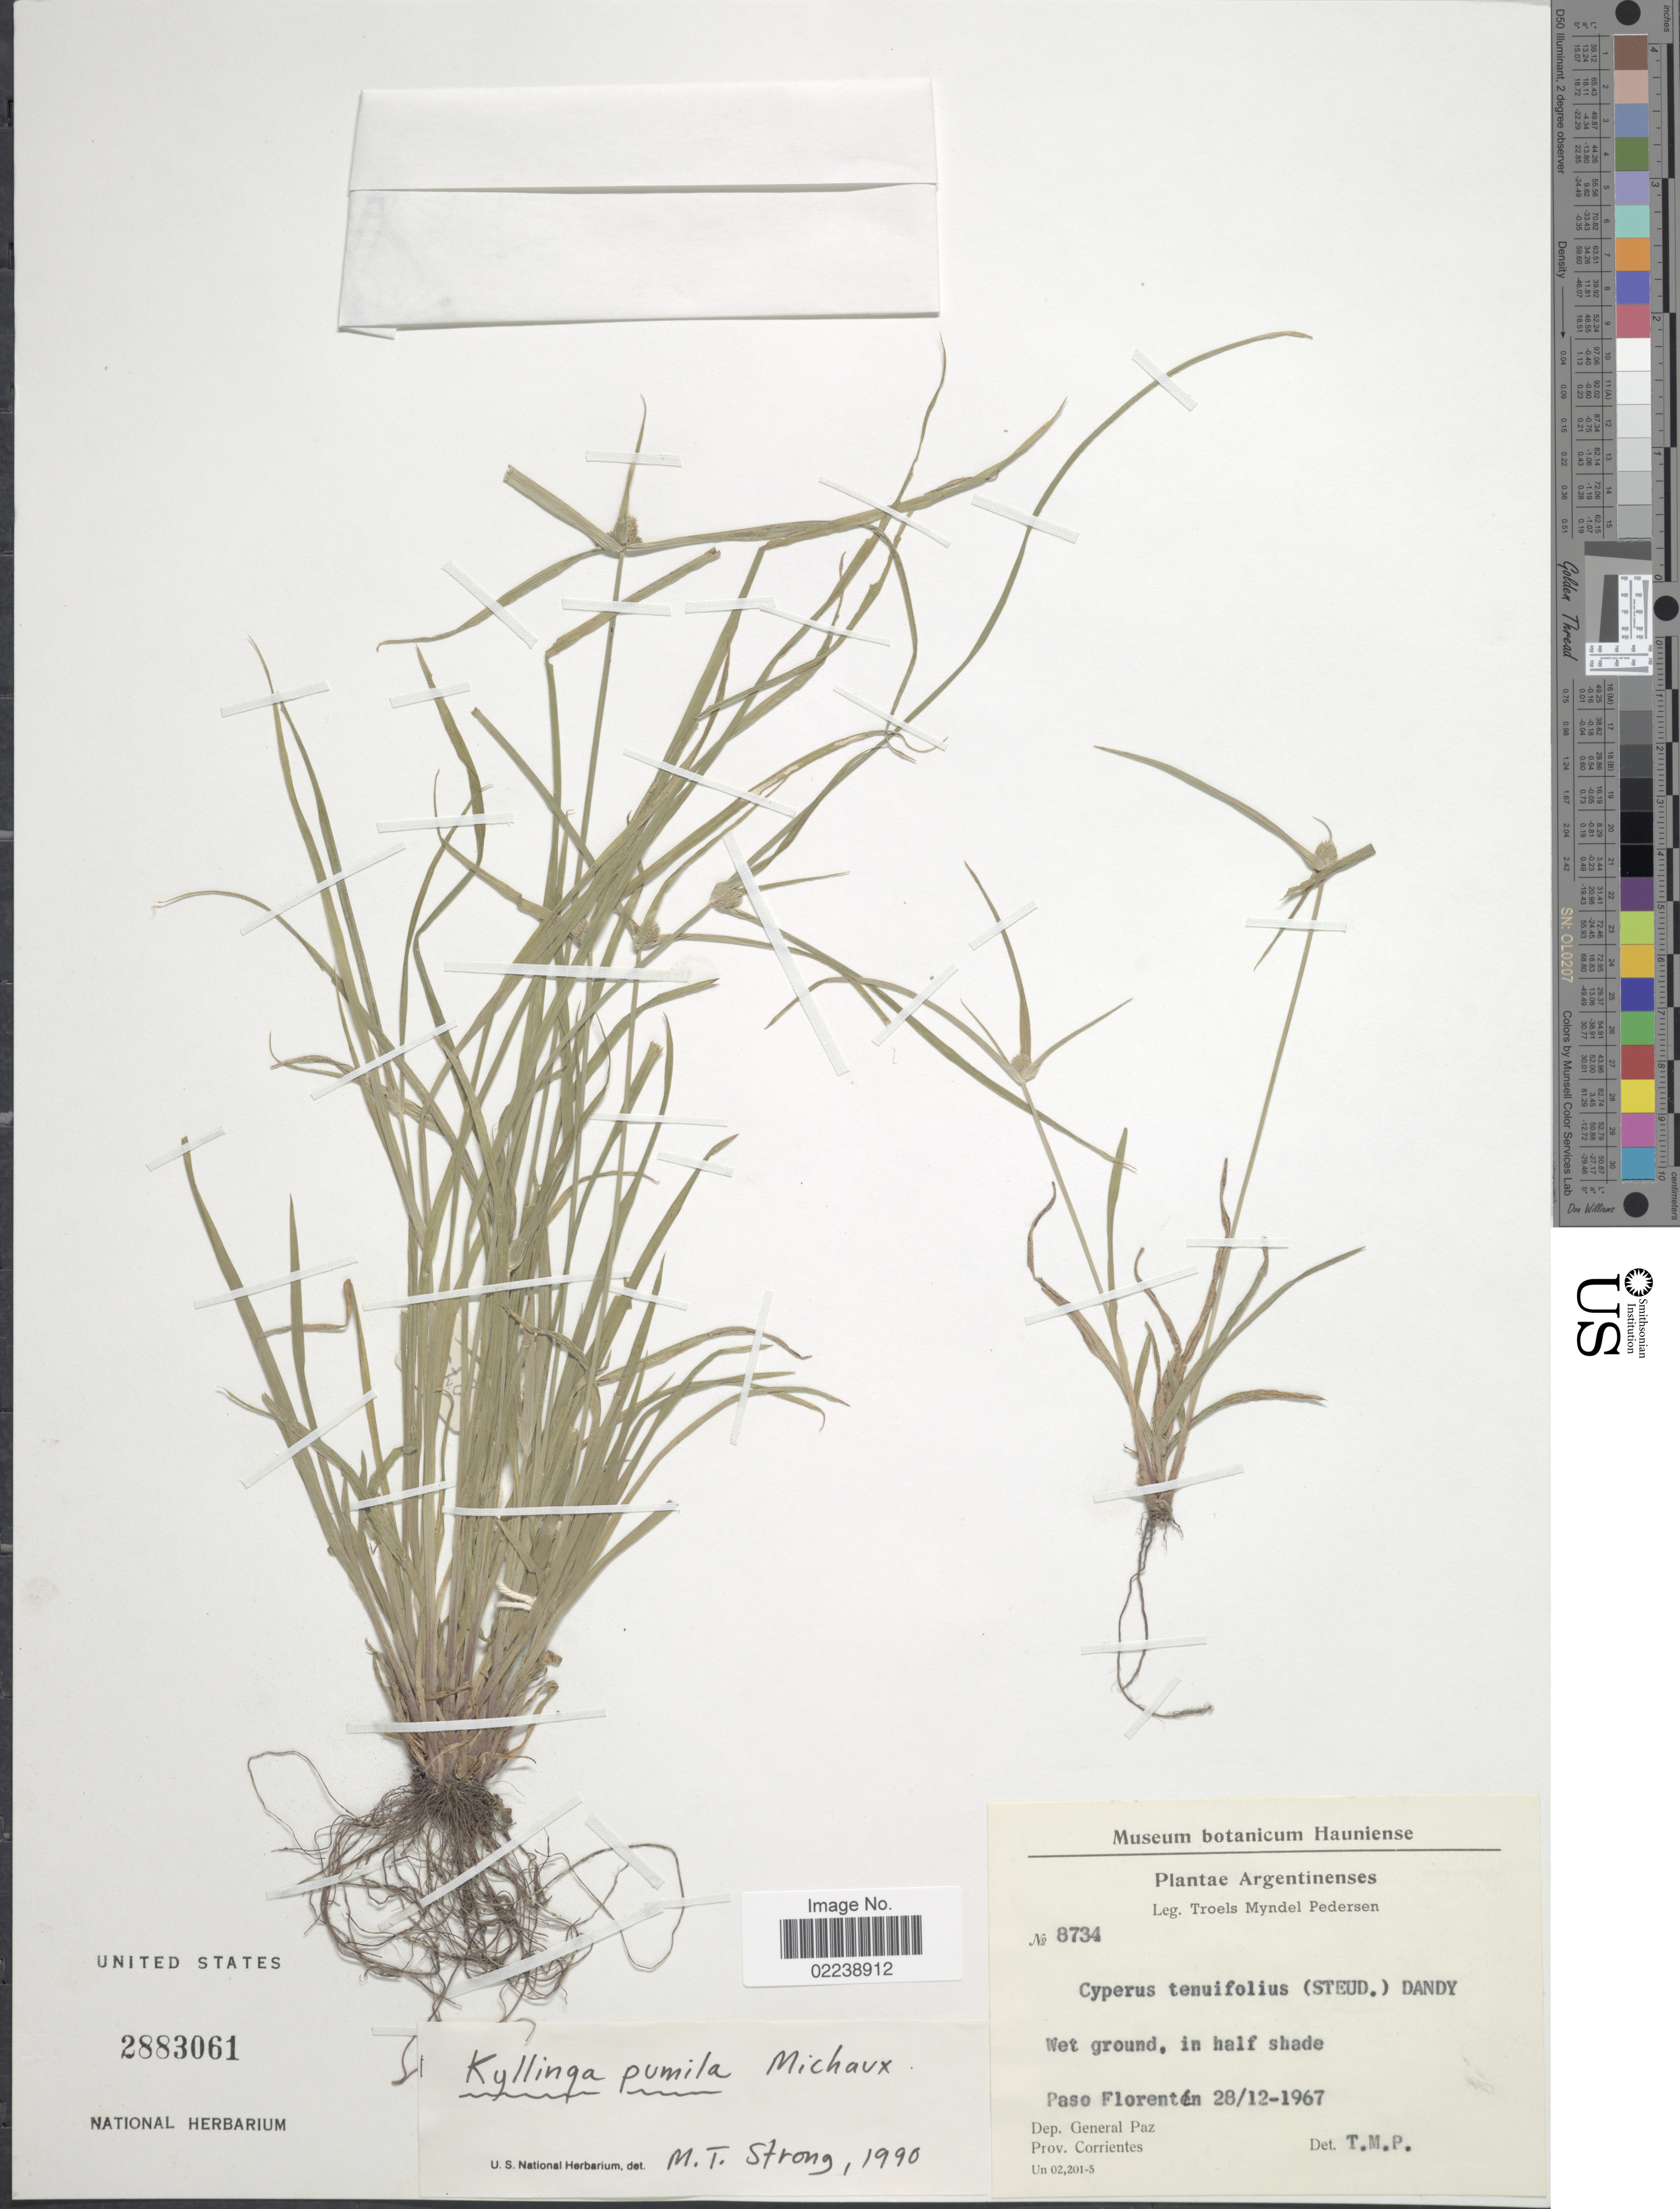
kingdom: Plantae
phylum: Tracheophyta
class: Liliopsida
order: Poales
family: Cyperaceae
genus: Cyperus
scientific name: Cyperus hortensis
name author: (Salzm. ex Steud.) Dorr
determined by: Strong, Mark T., (BOT), Smithsonian Institution - National Museum of Natural History (UNITED STATES)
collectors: T. Pederson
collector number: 8734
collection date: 1967-12-28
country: Argentina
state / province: Corrientes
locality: Paso Florentin, Dep. General Paz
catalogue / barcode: US 2883061